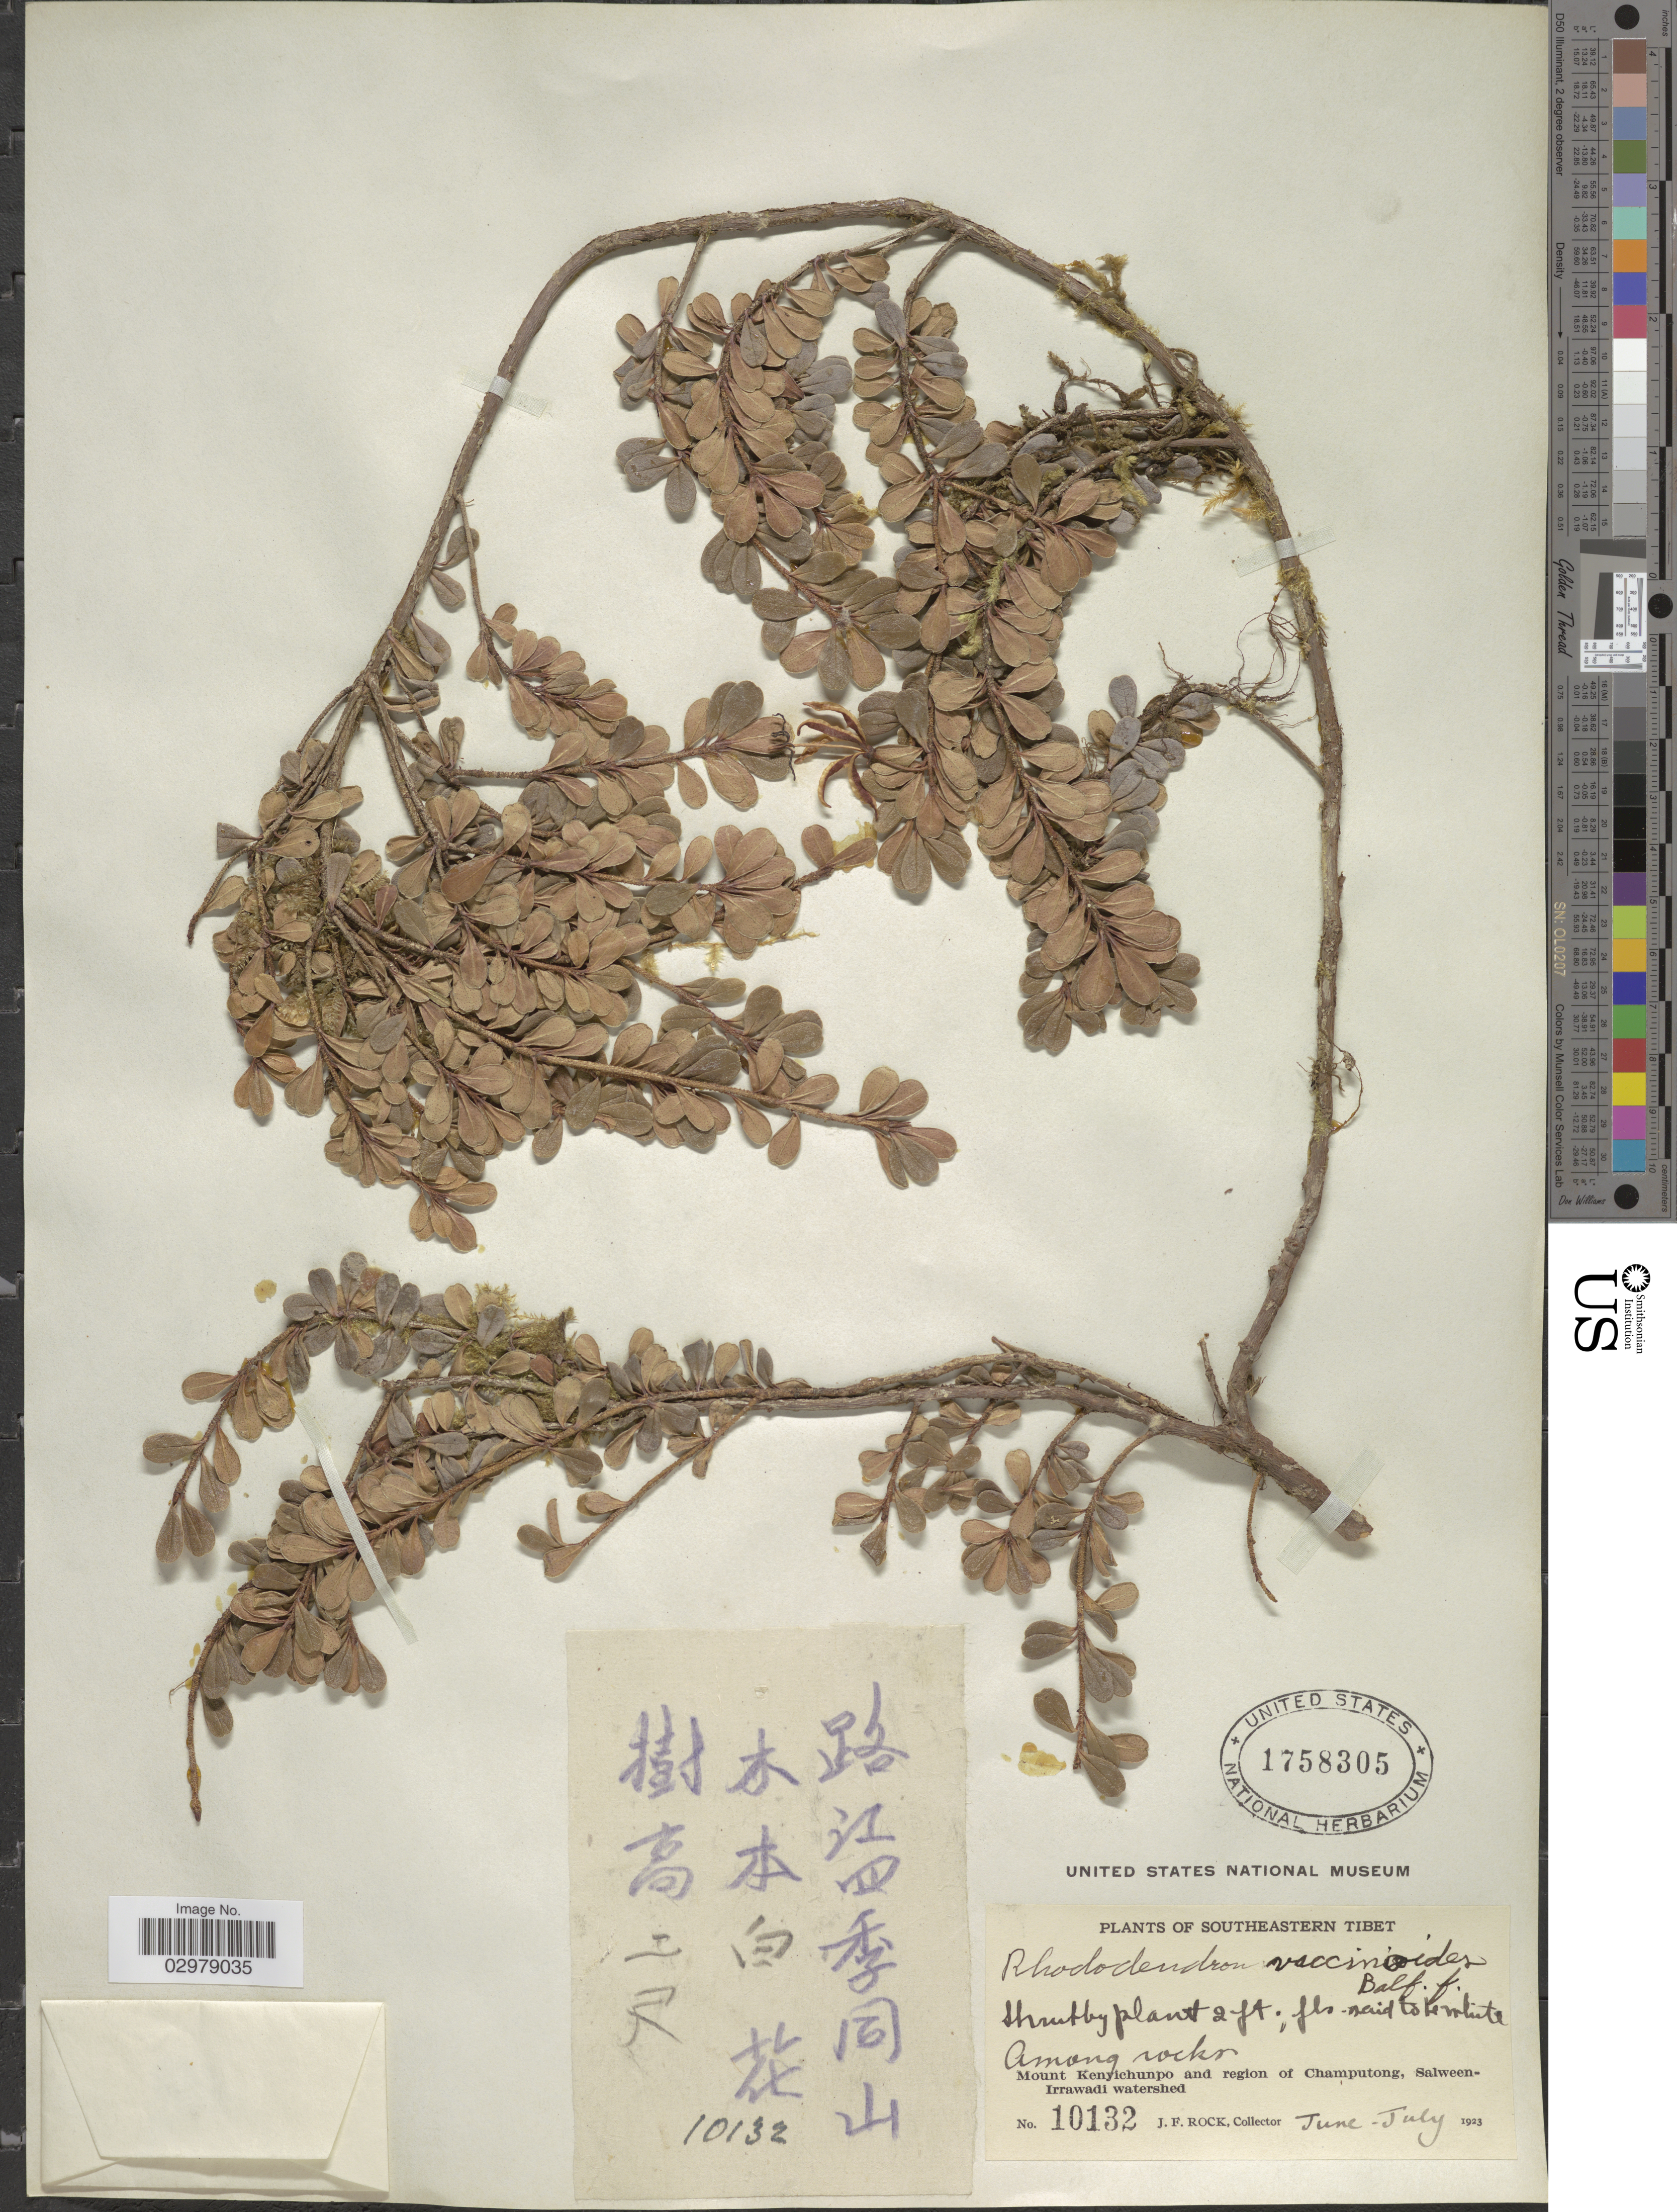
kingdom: Plantae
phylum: Tracheophyta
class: Magnoliopsida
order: Ericales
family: Ericaceae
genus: Rhododendron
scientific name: Rhododendron vaccinioides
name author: Hook. f.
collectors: J. Rock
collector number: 10132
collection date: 1923-06/1923-07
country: China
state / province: Xizang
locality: Southeastern Tibet. Mount Kenyichunpo and region of Champutong, Salween-Irrawadi watershed.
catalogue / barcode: US 1758305